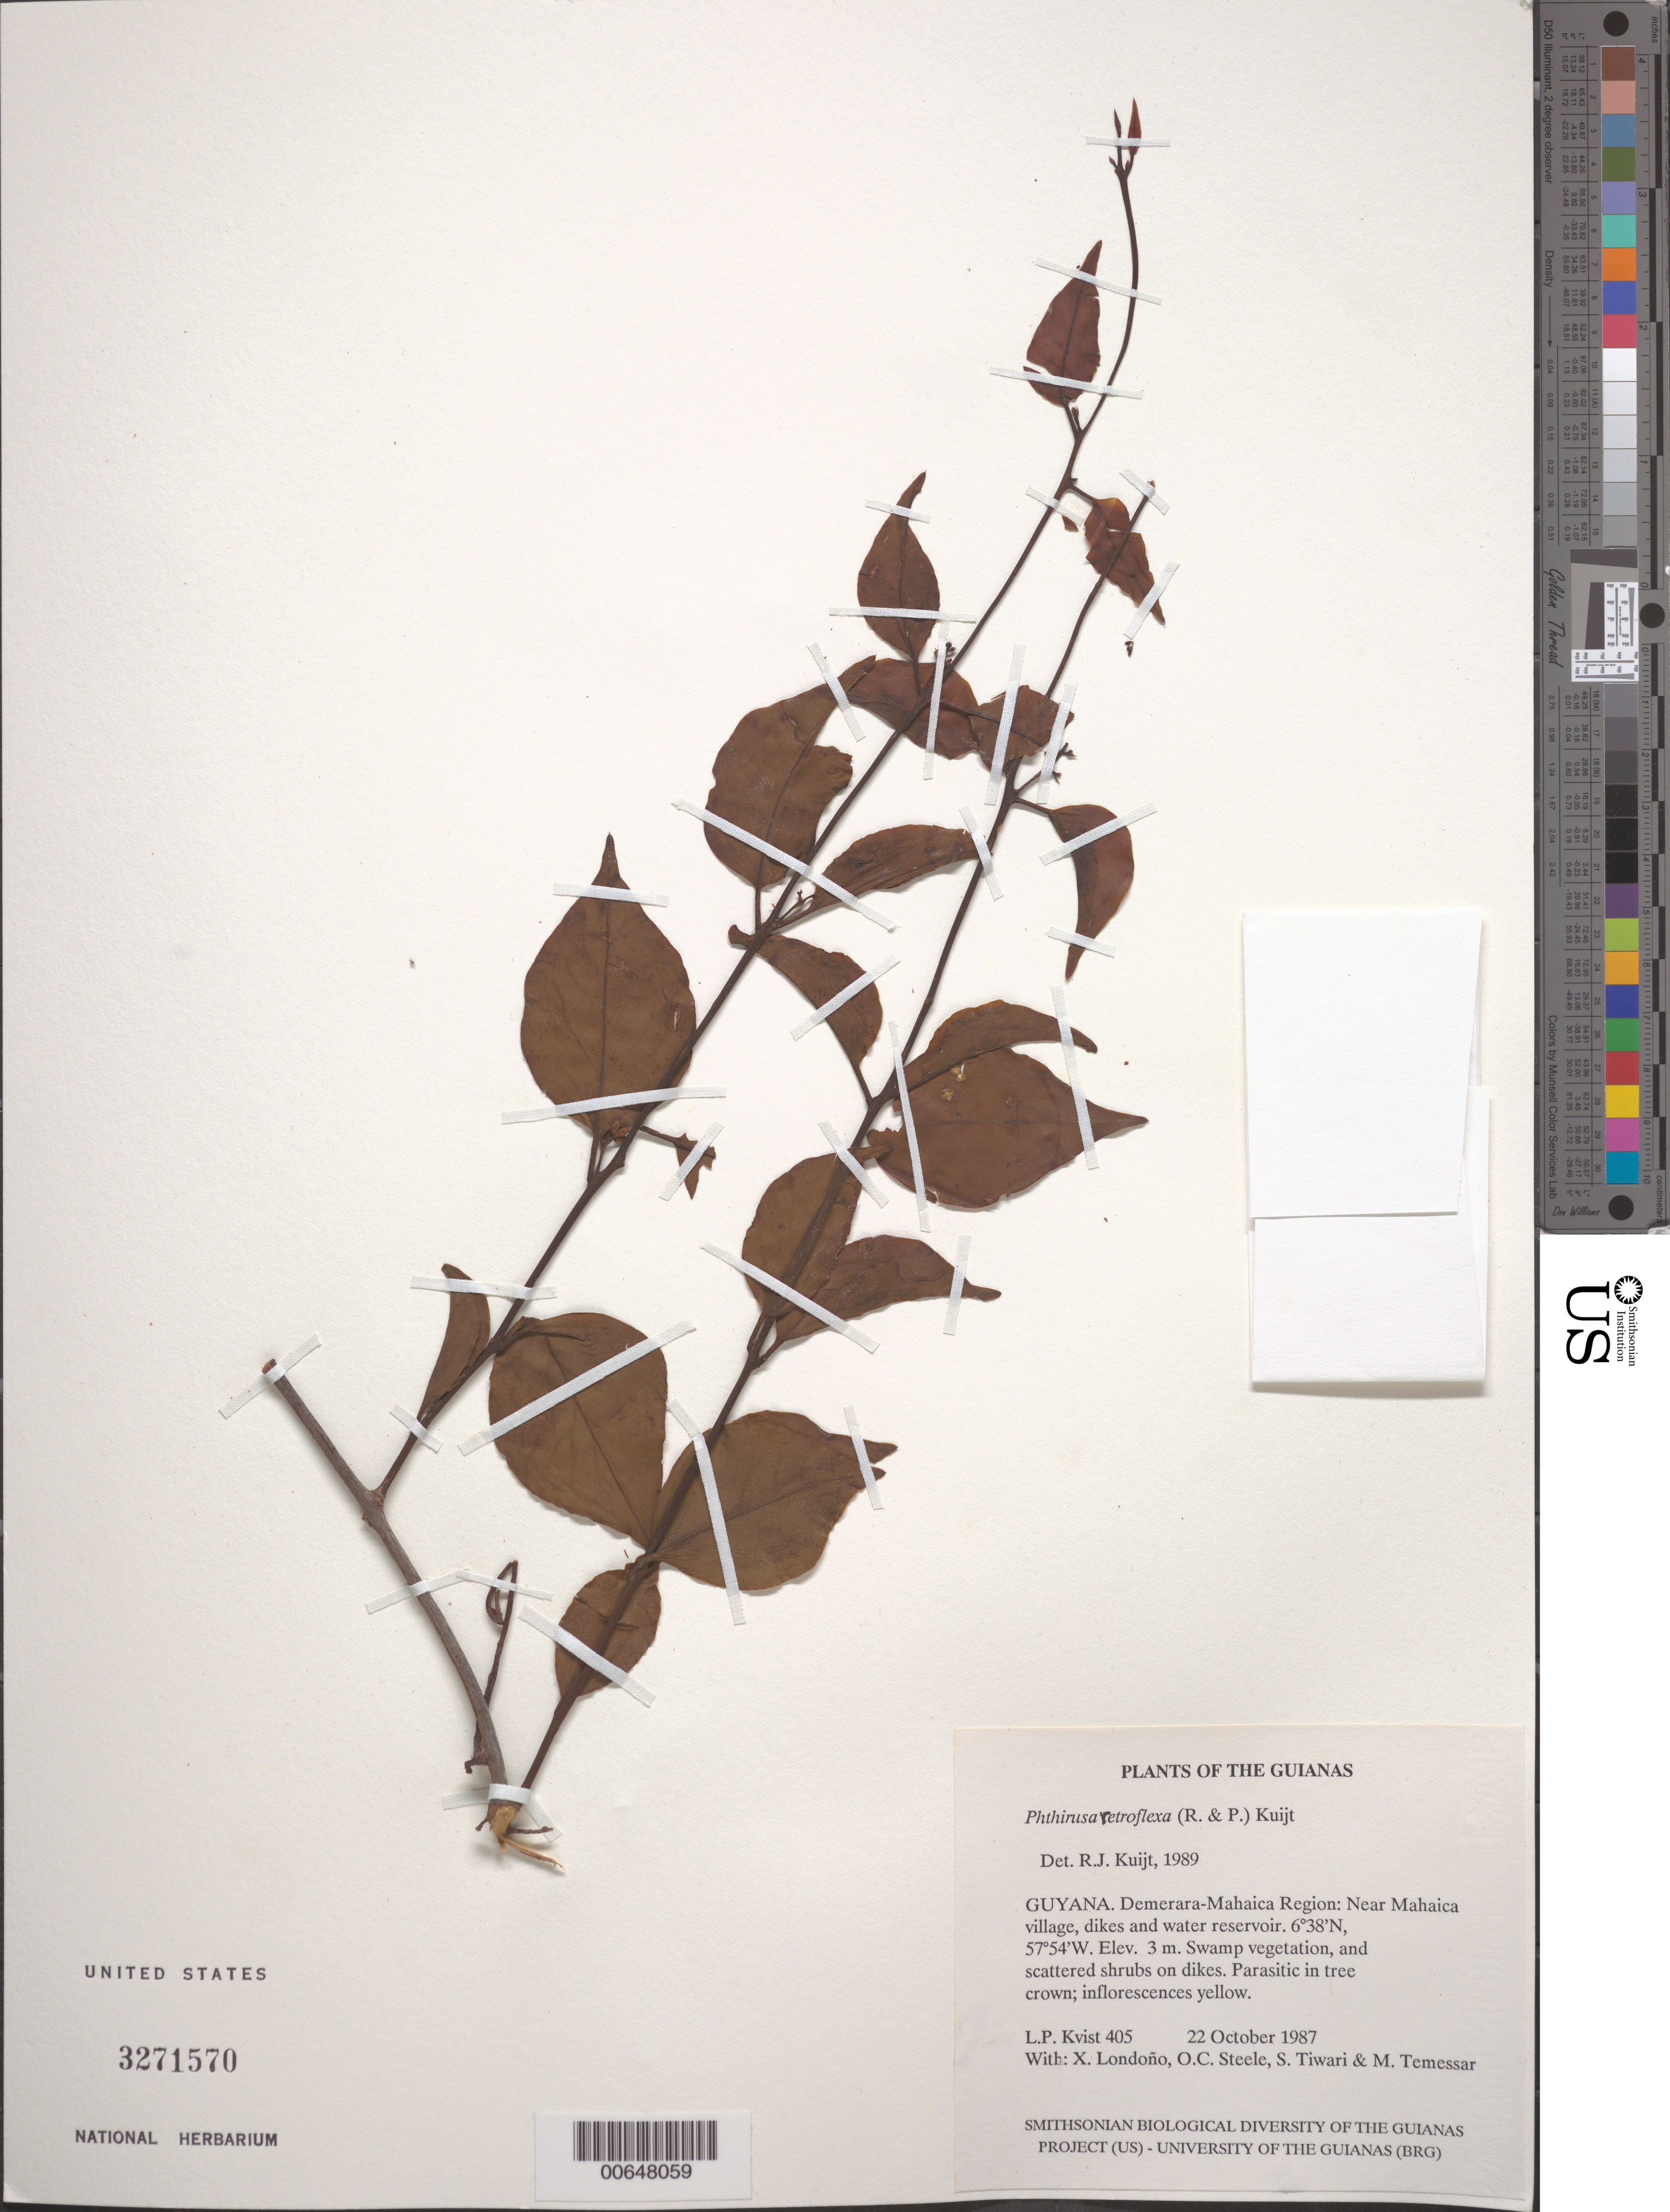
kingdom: Plantae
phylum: Tracheophyta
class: Magnoliopsida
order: Santalales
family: Loranthaceae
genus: Phthirusa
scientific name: Phthirusa retroflexa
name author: (Ruiz & Pav.) Kuijt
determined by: Kuijt, Job, (CANADA)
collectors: L. P. Kvist, X. Londoño, O. C. Steele, S. Tiwari & M. Tamessar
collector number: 405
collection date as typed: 22 October 1987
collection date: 1987-10-22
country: Guyana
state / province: Demerara-Mahaica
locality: Near Mahaica village, dikes and water reservoir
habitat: Swamp vegetation, and scattered shrubs on dikes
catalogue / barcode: US 3271570